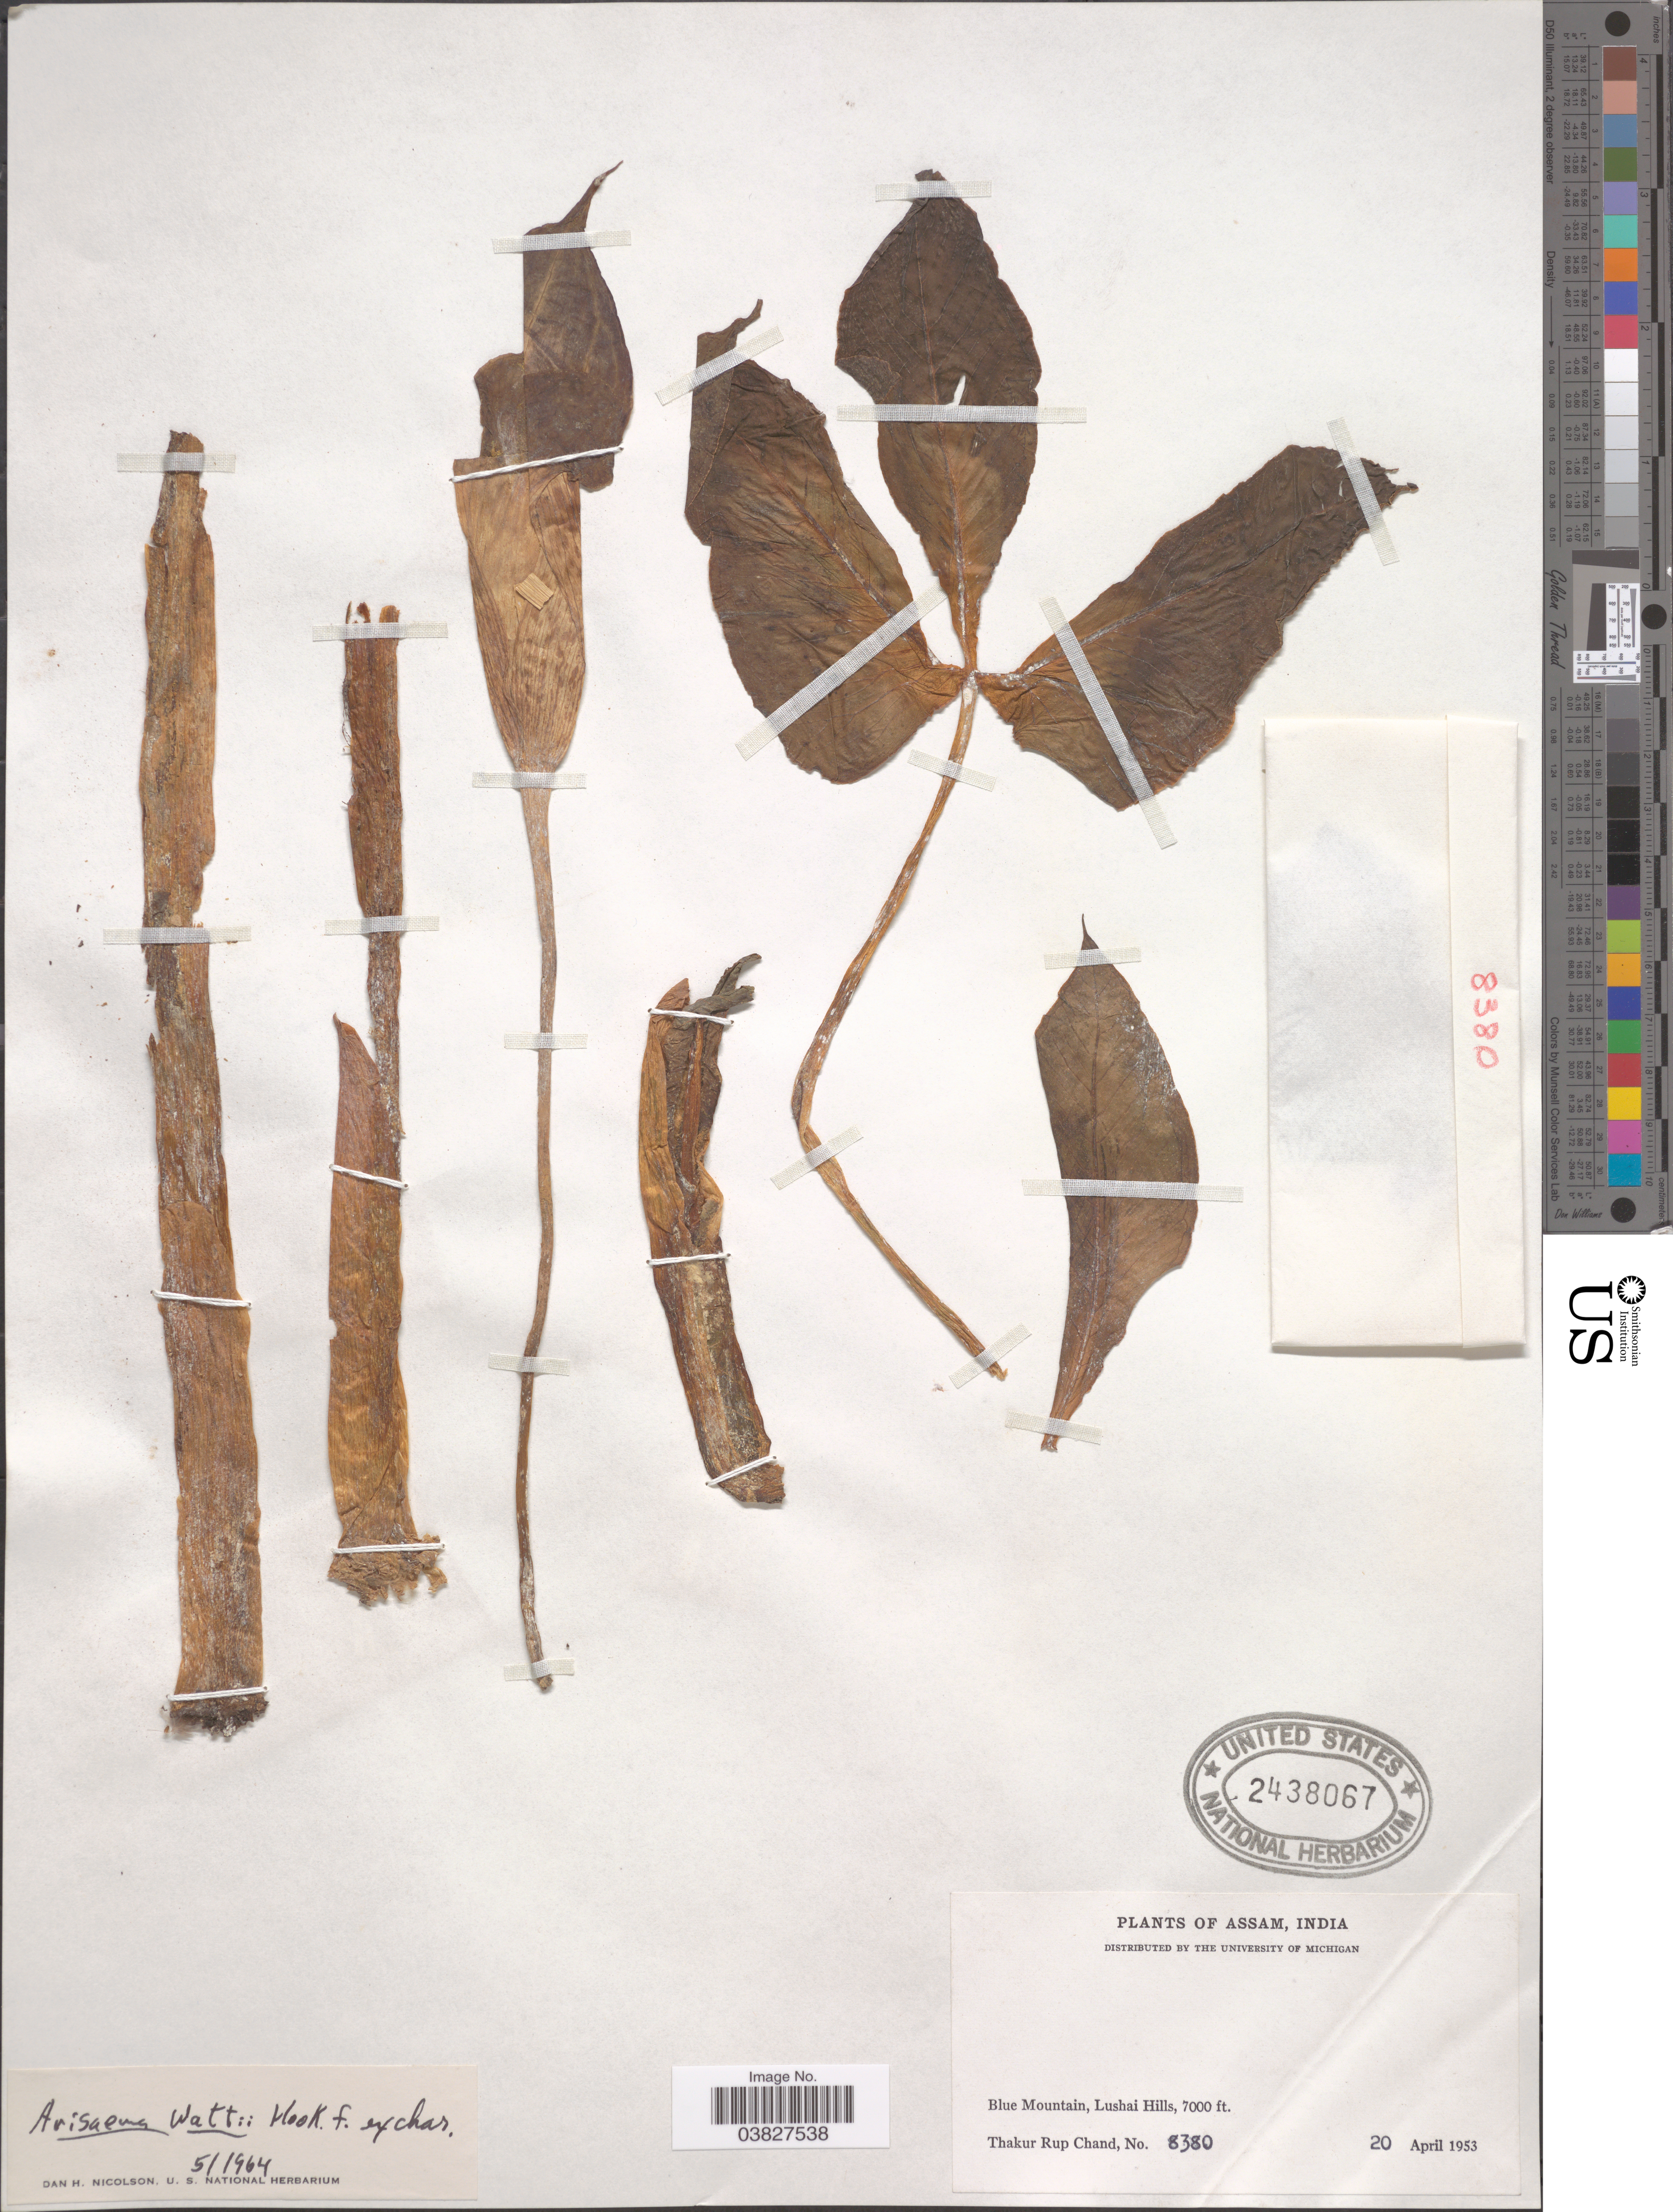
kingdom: Plantae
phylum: Tracheophyta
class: Liliopsida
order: Alismatales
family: Araceae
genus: Arisaema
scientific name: Arisaema wattii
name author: Hook. f.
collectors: T. R. Chand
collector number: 8380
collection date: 1953-04-20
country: India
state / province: Assam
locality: Blue Mountain, Lushai Hills.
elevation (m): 2134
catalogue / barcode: US 2438067